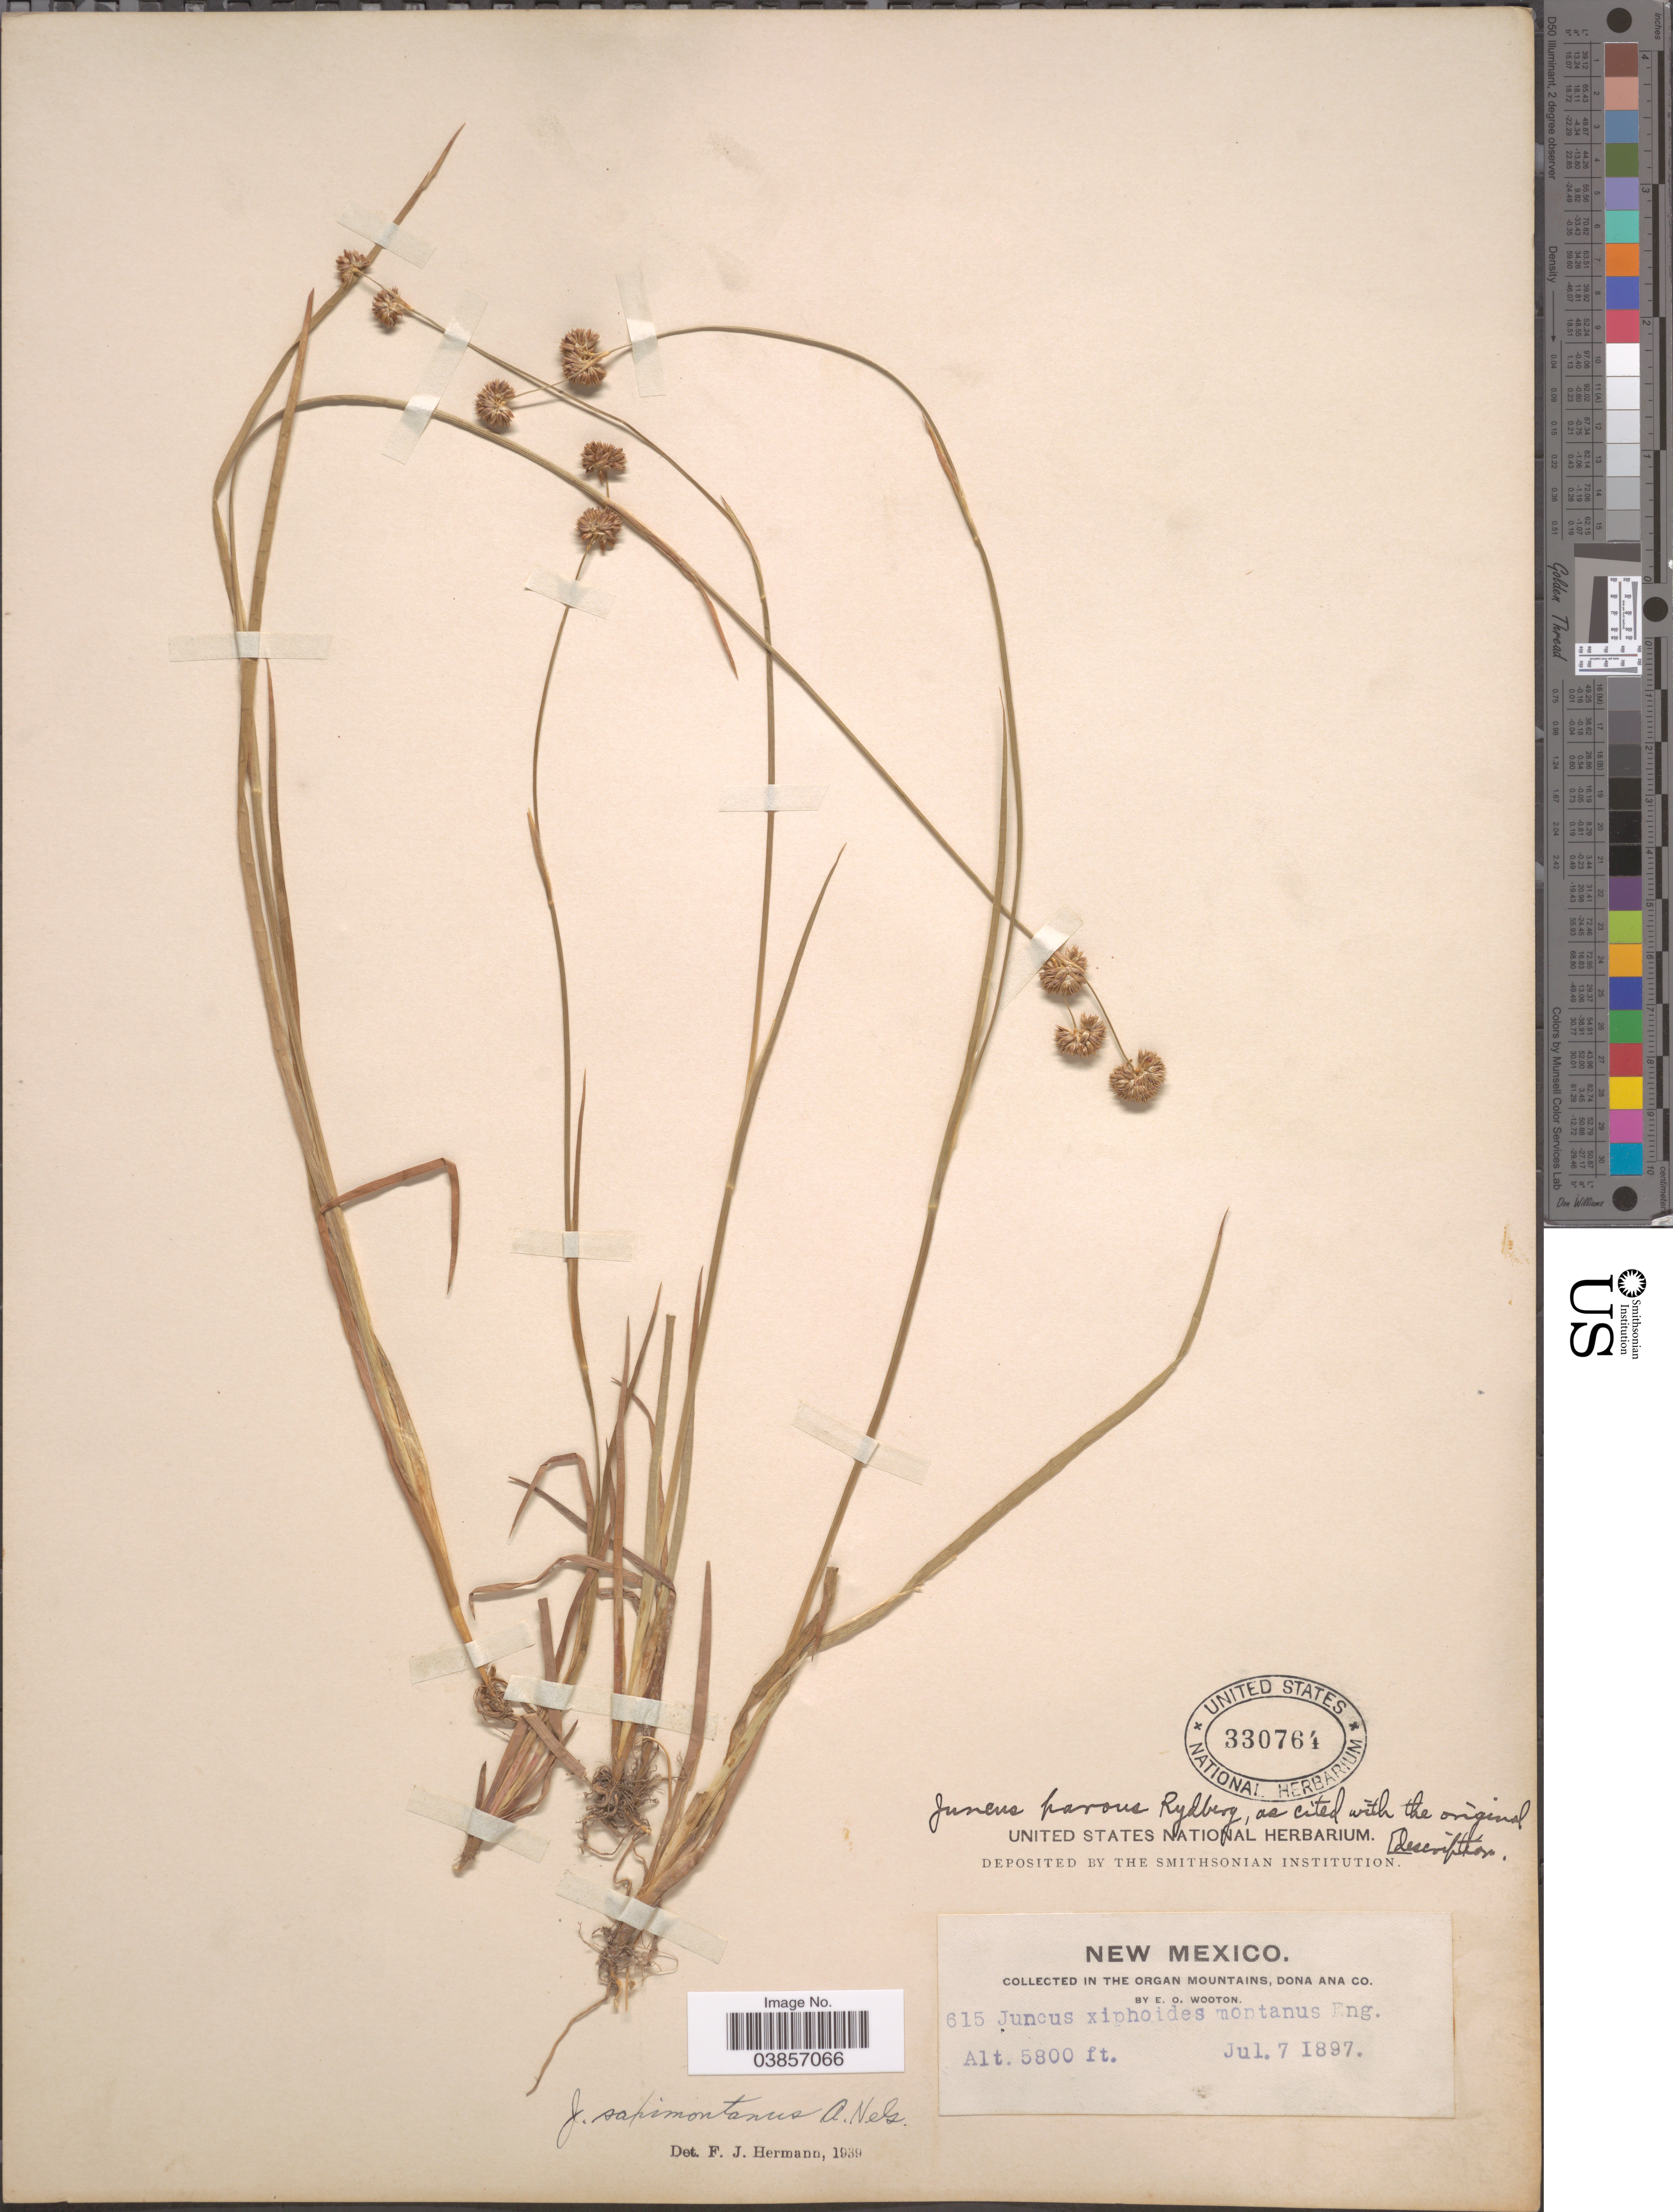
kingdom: Plantae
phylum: Tracheophyta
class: Liliopsida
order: Poales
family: Juncaceae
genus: Juncus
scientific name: Juncus saximontanus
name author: A. Nelson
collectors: E. O. Wooton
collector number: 615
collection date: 1897-07-07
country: United States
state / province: New Mexico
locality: In the Organ Mountains, Dona Ana Co.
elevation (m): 1768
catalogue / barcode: US 330764